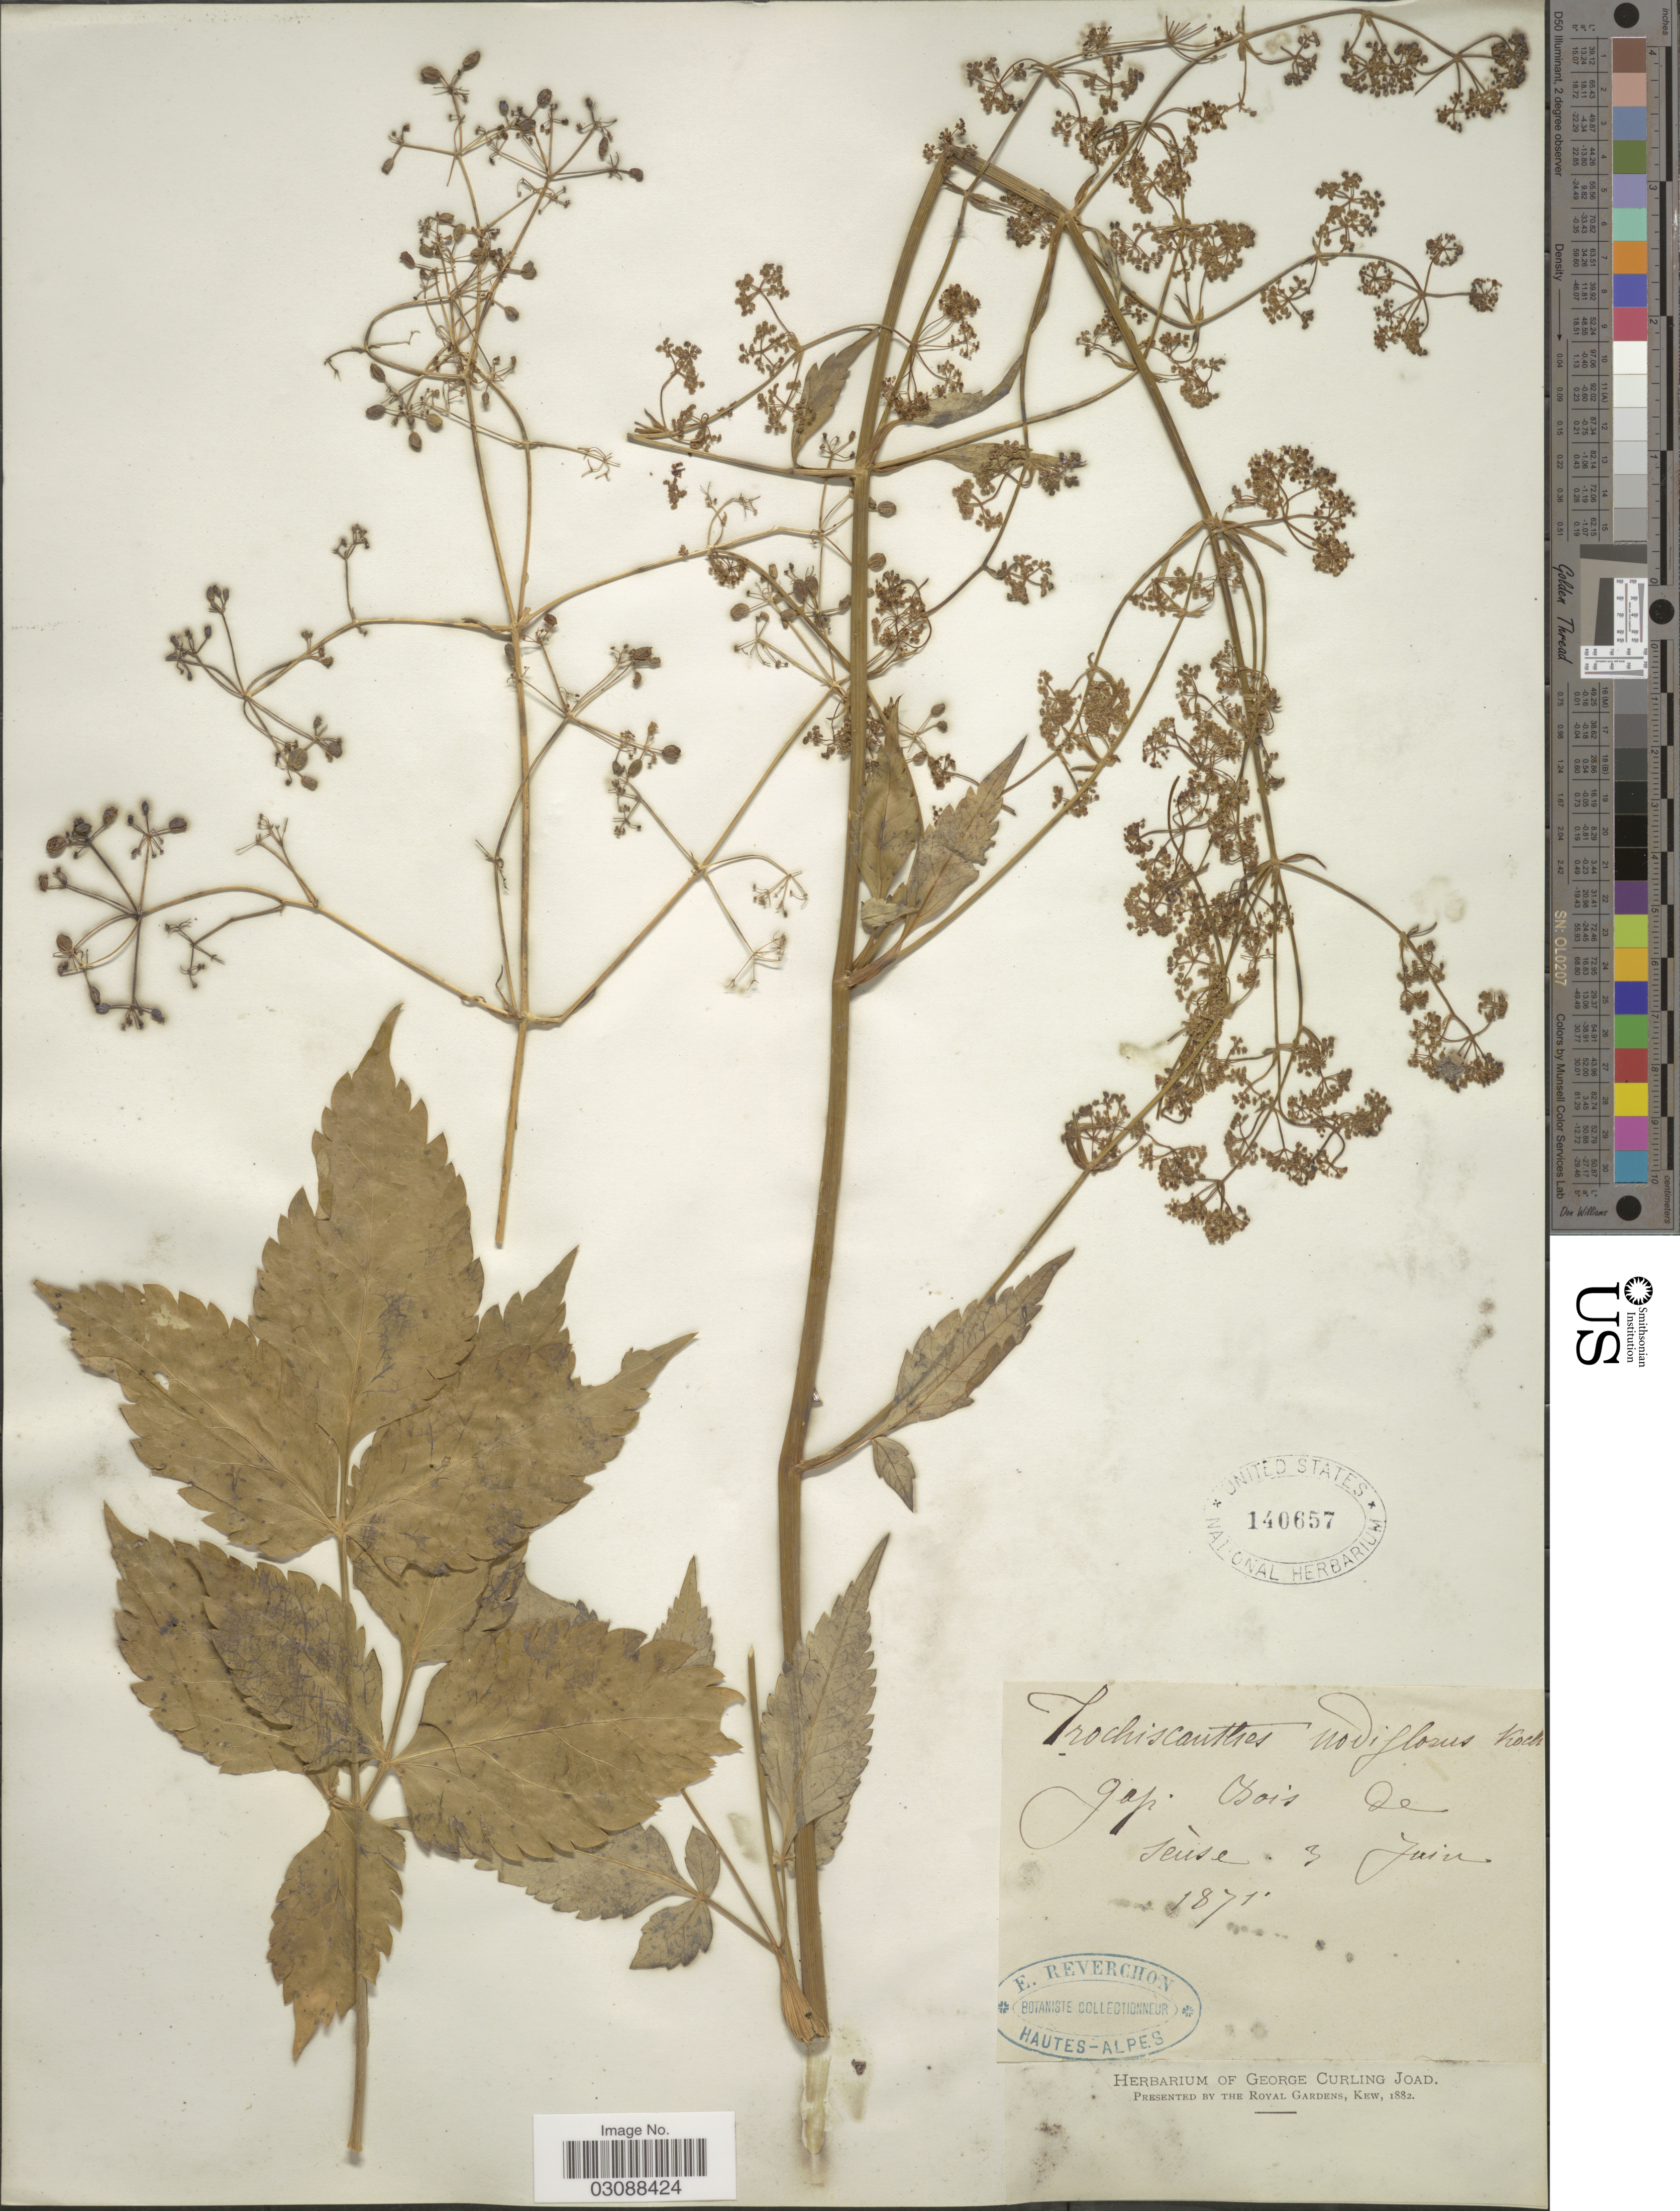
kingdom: Plantae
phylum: Tracheophyta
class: Magnoliopsida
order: Apiales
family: Apiaceae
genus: Trochiscanthes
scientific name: Trochiscanthes nodiflorus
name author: (All.) W.D.J. Koch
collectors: E. Reverchon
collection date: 1871-06-03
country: France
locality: Bois de Seùse.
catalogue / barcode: US 140657